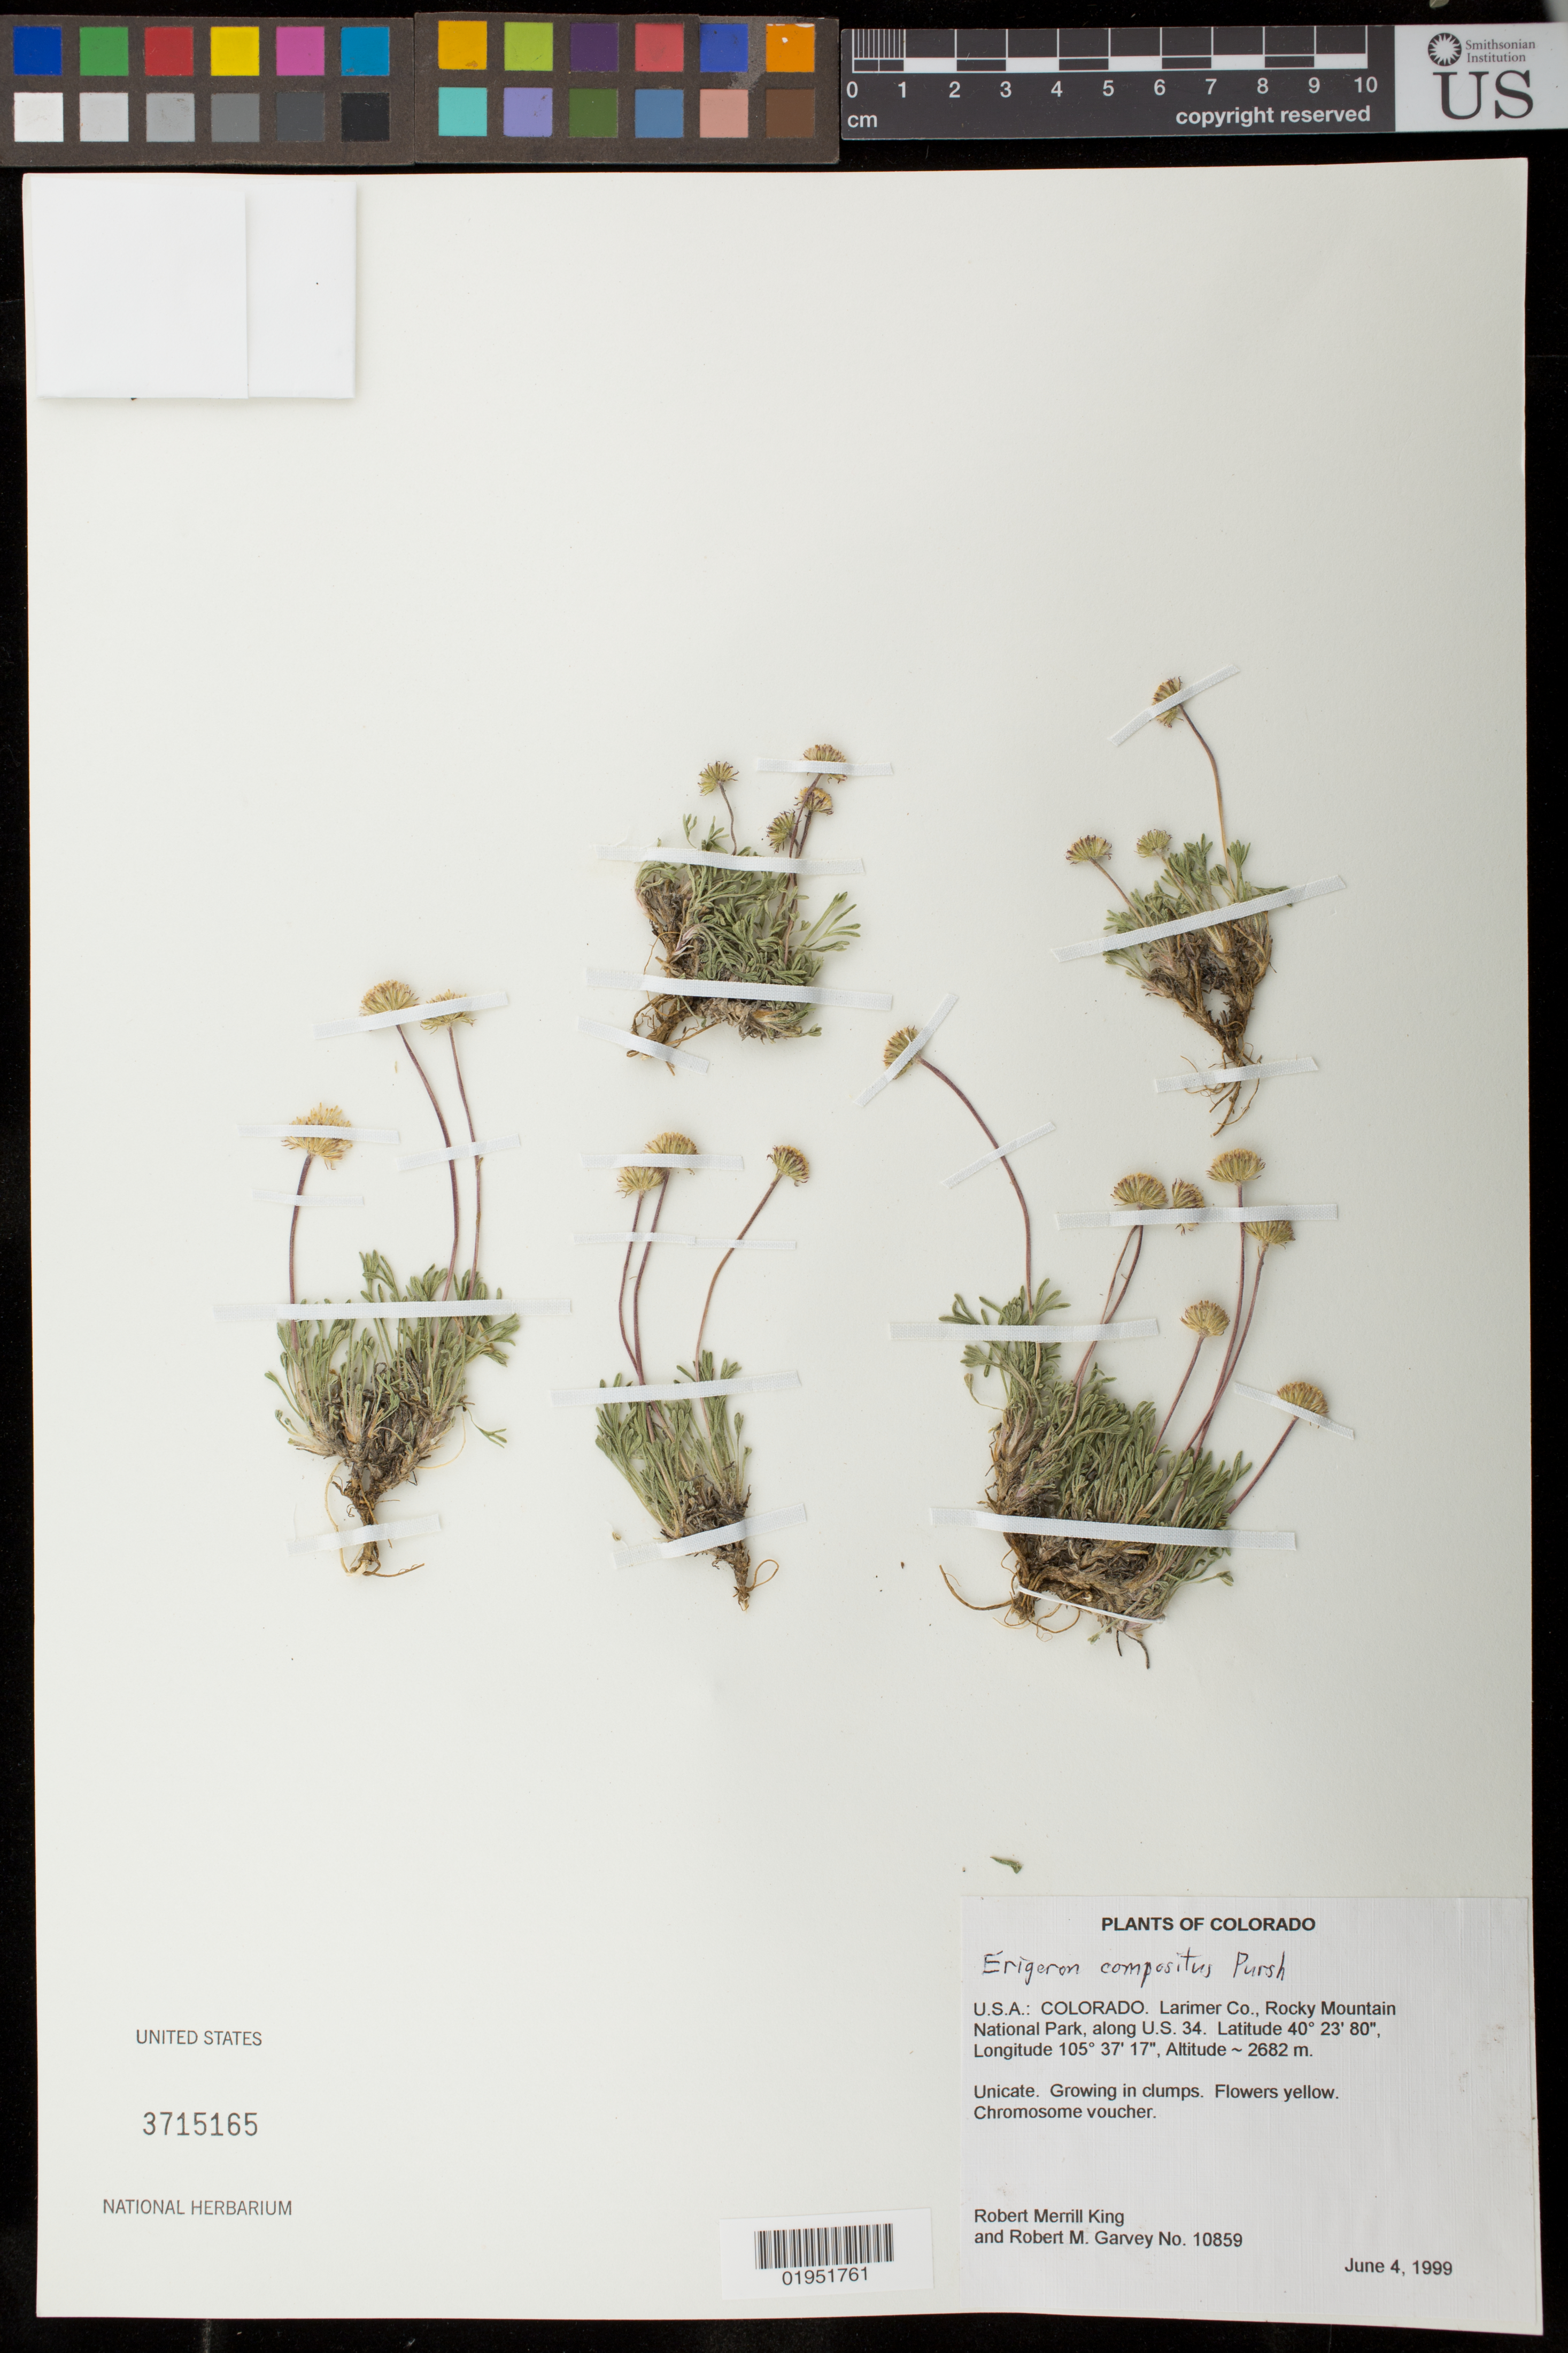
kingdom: Plantae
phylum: Tracheophyta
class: Magnoliopsida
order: Asterales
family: Asteraceae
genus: Erigeron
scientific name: Erigeron compositus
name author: Pursh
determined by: Robinson, Harold E., (US)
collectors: R. M. King & R. Garvey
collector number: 10859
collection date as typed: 4 Jun 1999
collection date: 1999-06-04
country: United States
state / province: Colorado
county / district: Larimer Co.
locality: Rocky Mountain National Park, along US 34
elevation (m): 2682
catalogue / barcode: US 3715165